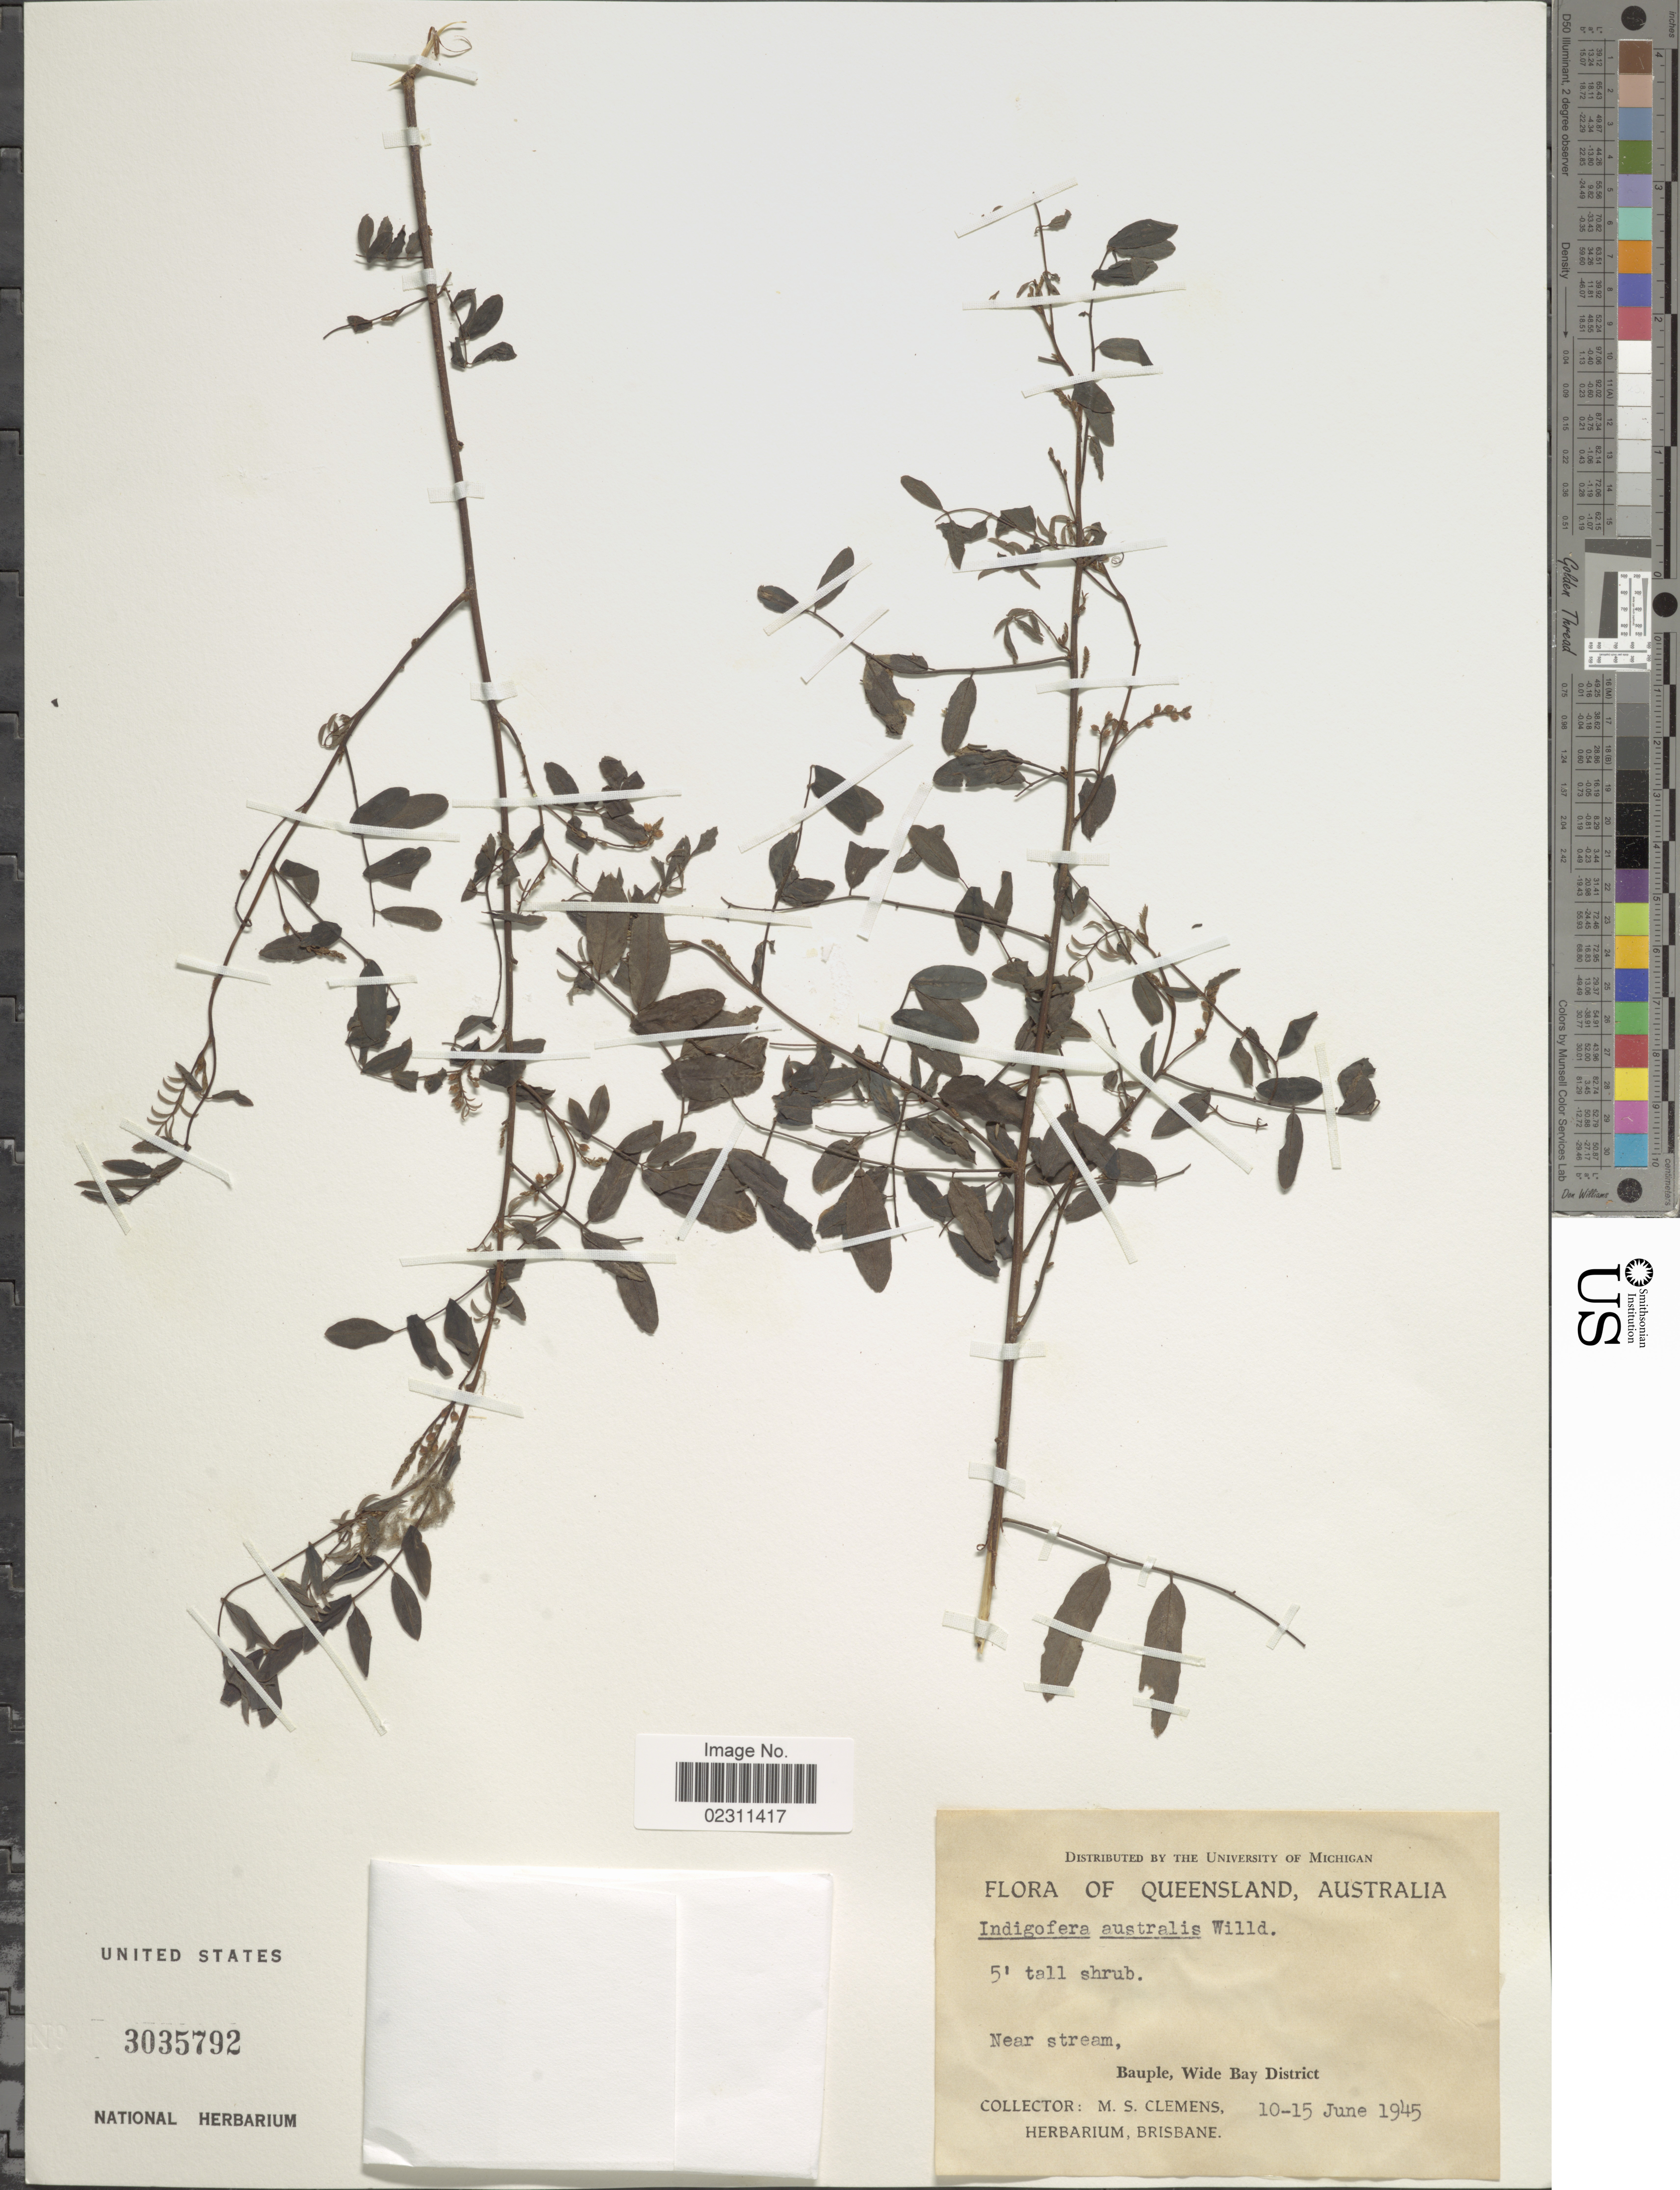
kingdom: Plantae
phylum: Tracheophyta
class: Magnoliopsida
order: Fabales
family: Fabaceae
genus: Indigofera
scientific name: Indigofera australis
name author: Willd.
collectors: M. S. Clemens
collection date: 1945-06-10/1945-06-15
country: Australia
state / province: Queensland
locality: Near stream, Bauple, Wide Bay District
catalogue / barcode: US 3035792